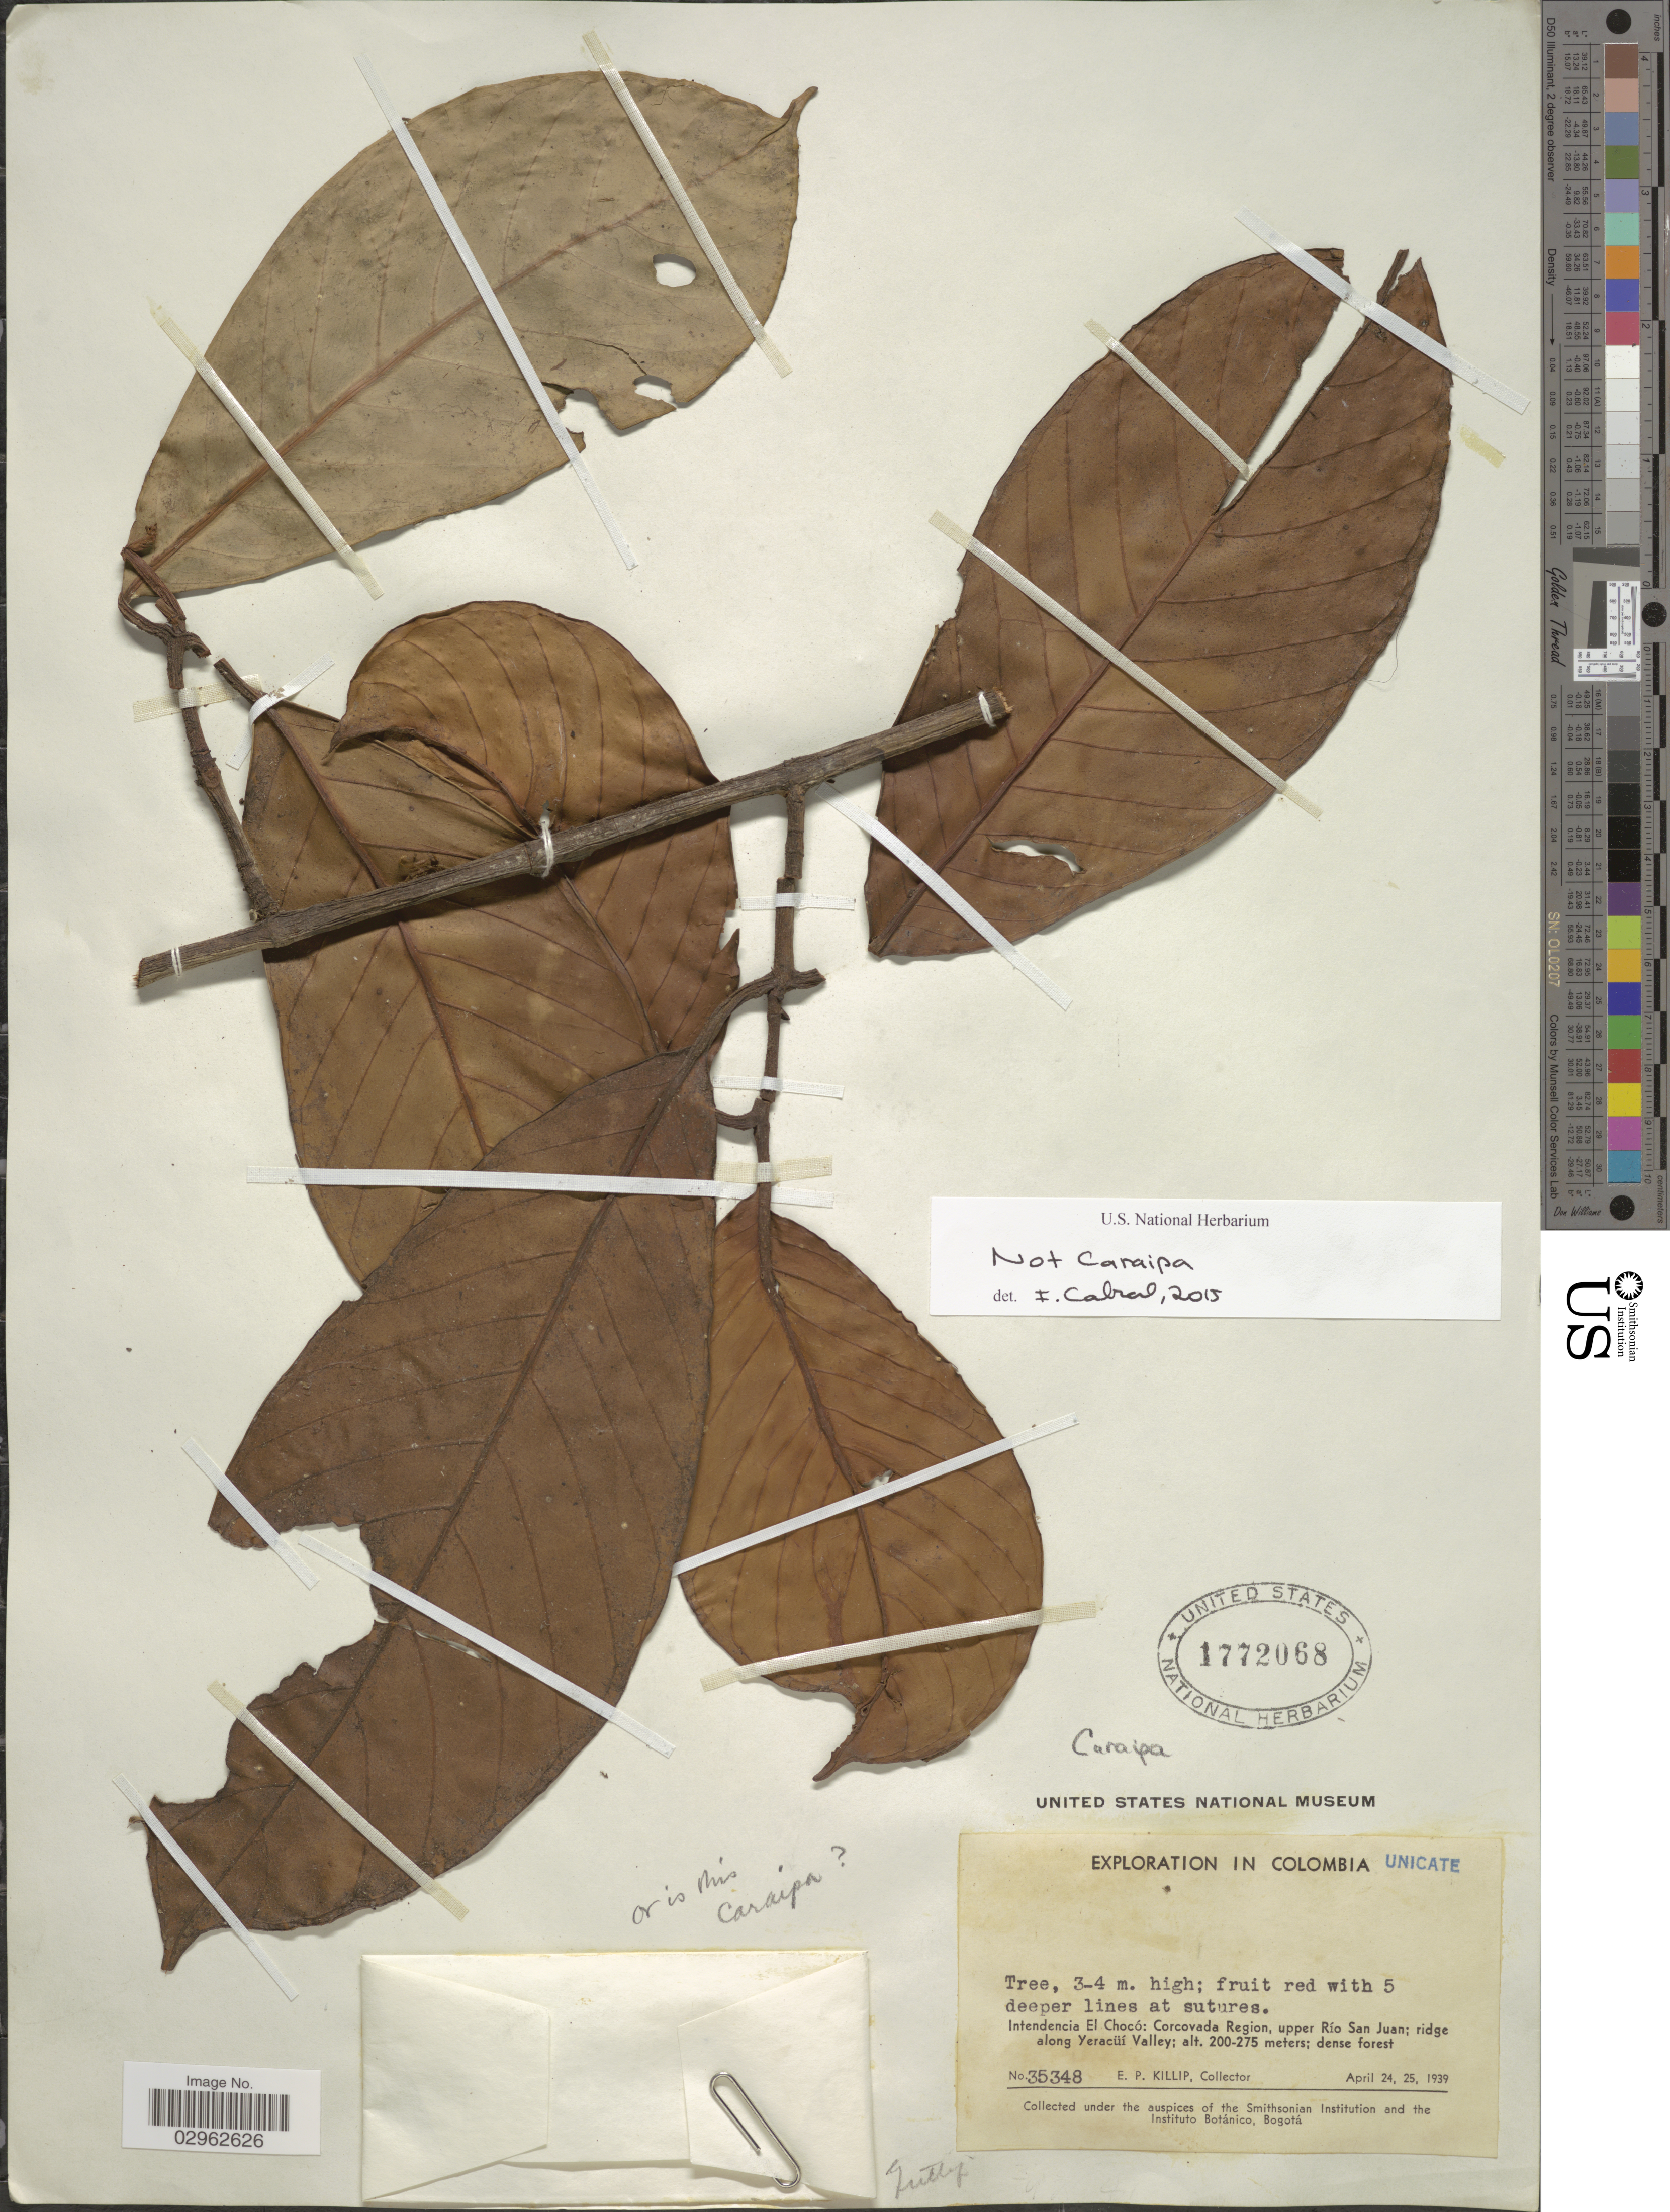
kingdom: Plantae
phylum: Tracheophyta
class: Magnoliopsida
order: Malpighiales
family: Clusiaceae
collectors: E. P. Killip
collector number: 35348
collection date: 1939-04-24/1939-04-25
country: Colombia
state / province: Chocó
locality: Intendencia El Chocó: Corcovada Region, upper Río San Juan; ridge along Yeracüí Valley.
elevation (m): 200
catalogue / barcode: US 1772068